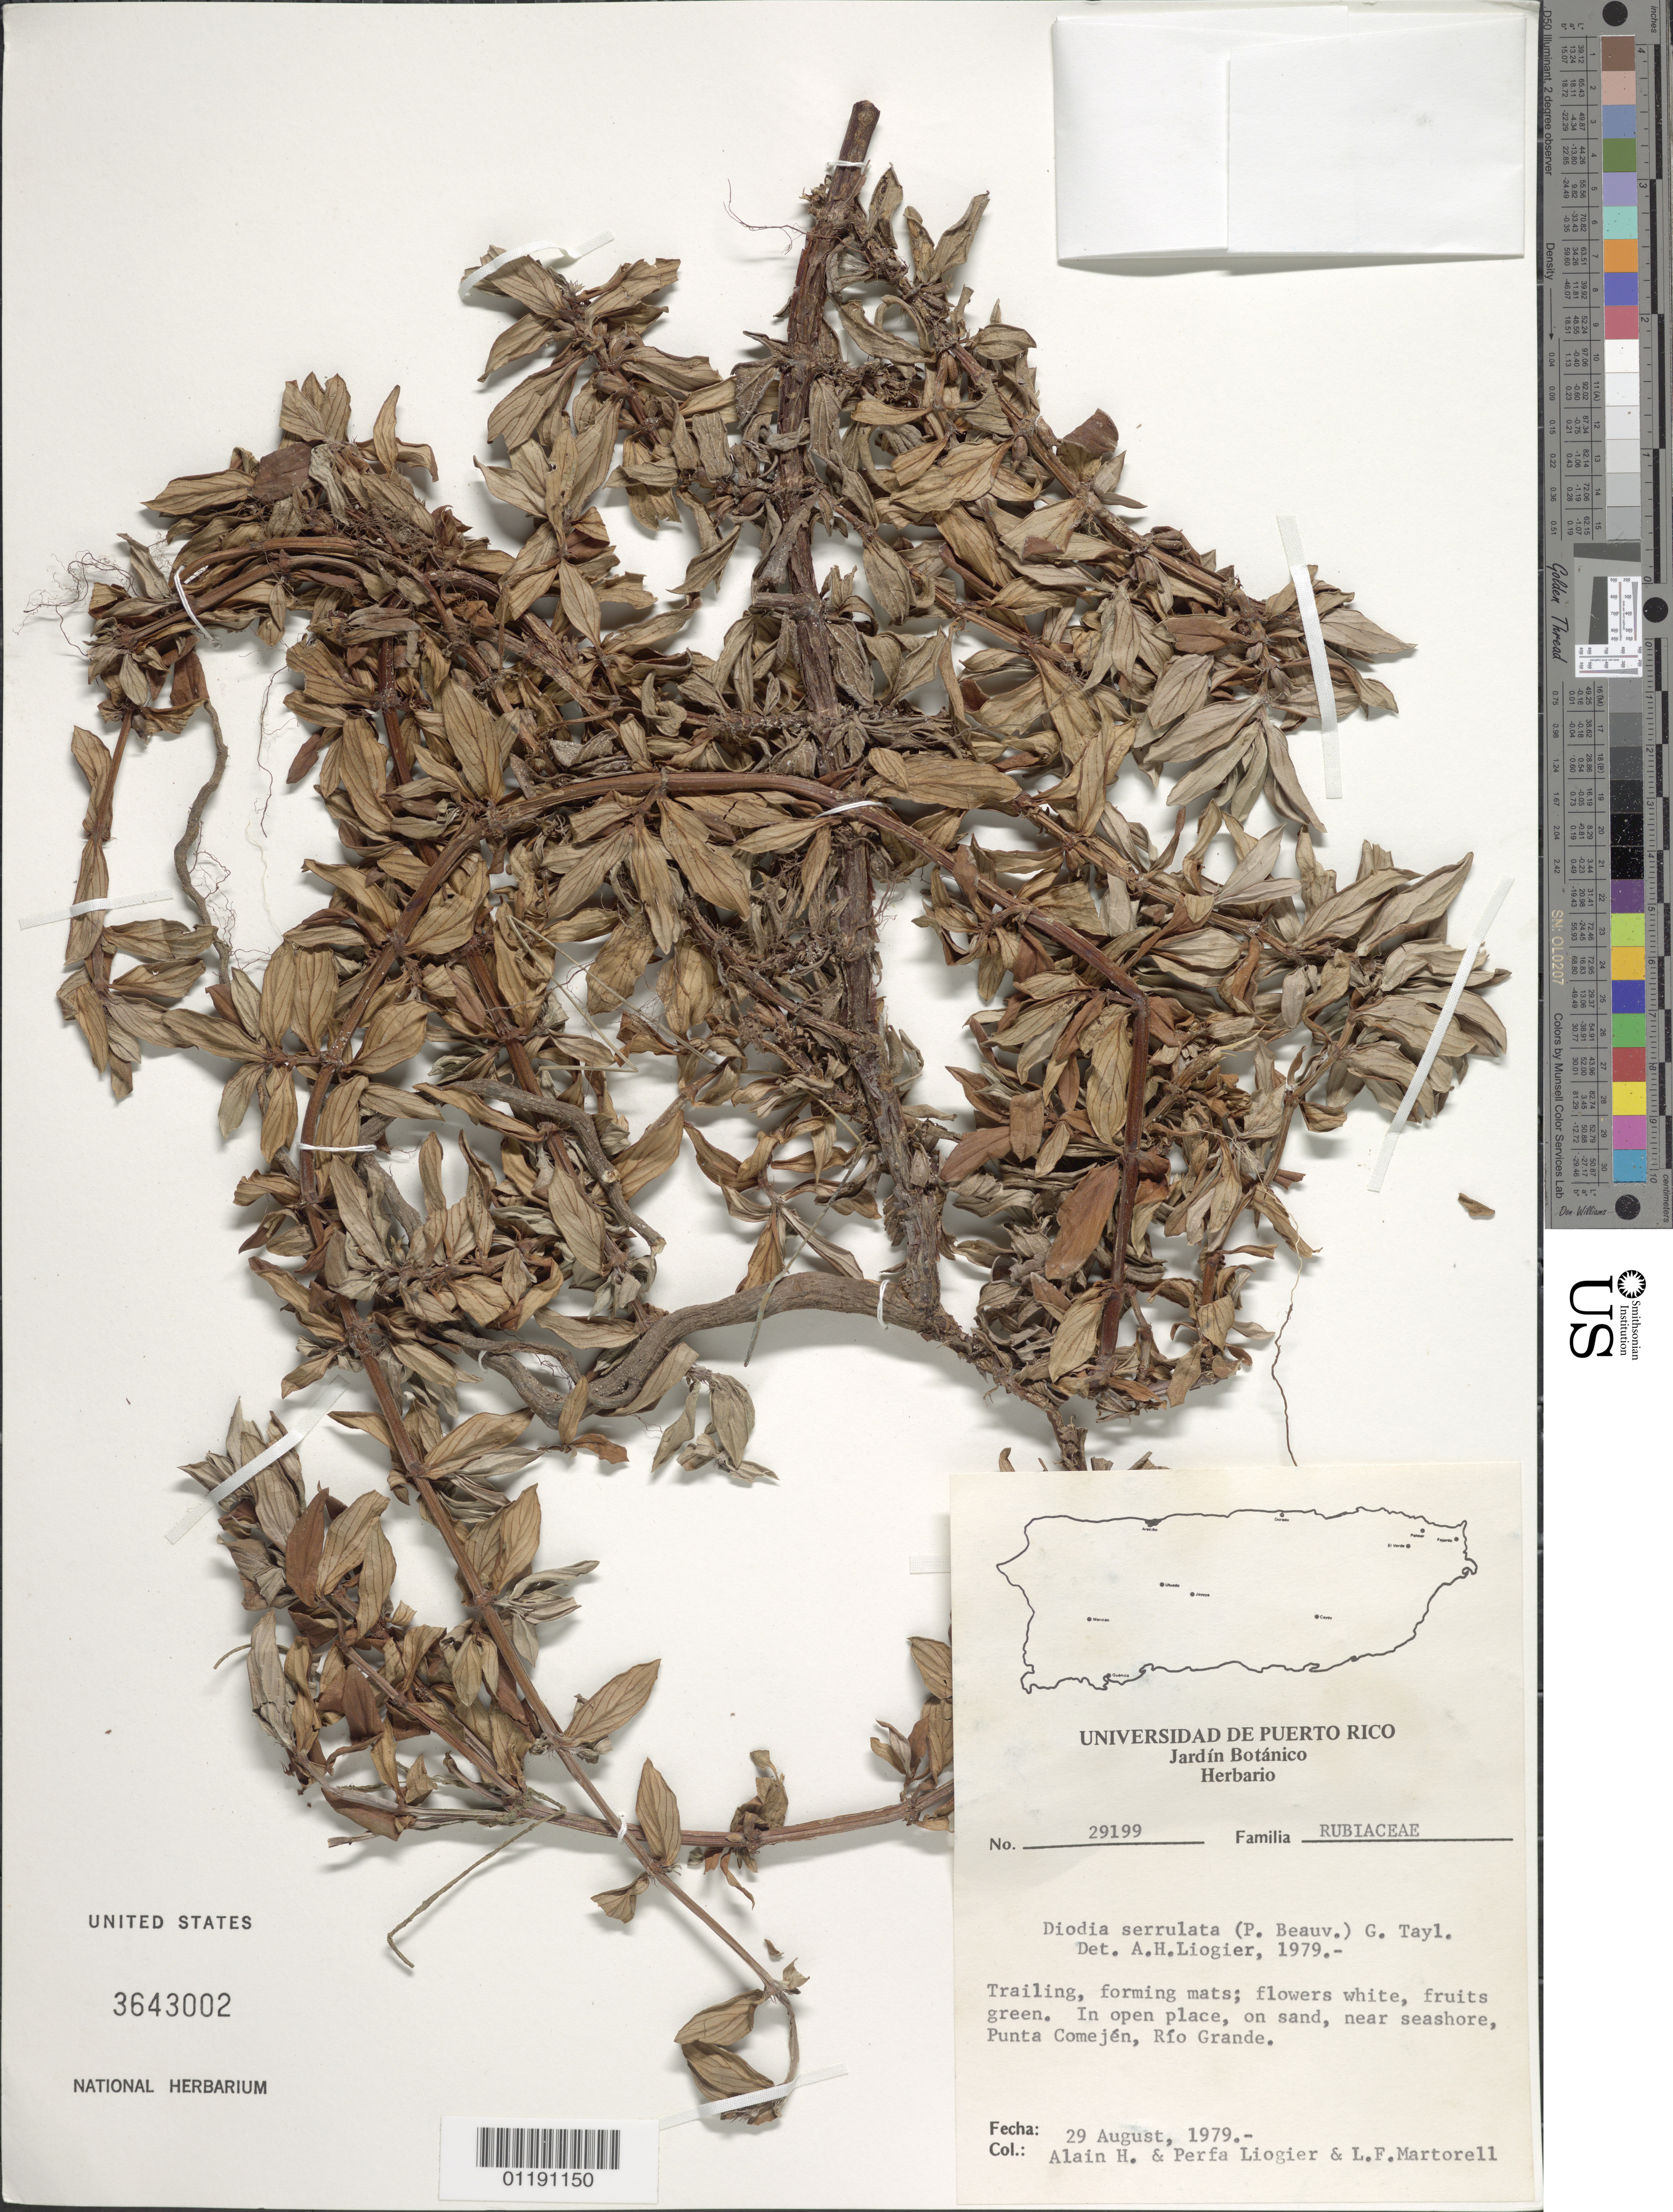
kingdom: Plantae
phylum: Tracheophyta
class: Magnoliopsida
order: Gentianales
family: Rubiaceae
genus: Diodia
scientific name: Diodia serrulata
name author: (P. Beauv.) G. Taylor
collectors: A. H. Liogier, M. P. Liogier & L. Martorell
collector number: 29199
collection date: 1979-08-29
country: Puerto Rico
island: Puerto Rico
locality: In open place near seashore, Punta Comején, Río Grande.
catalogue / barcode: US 3643002